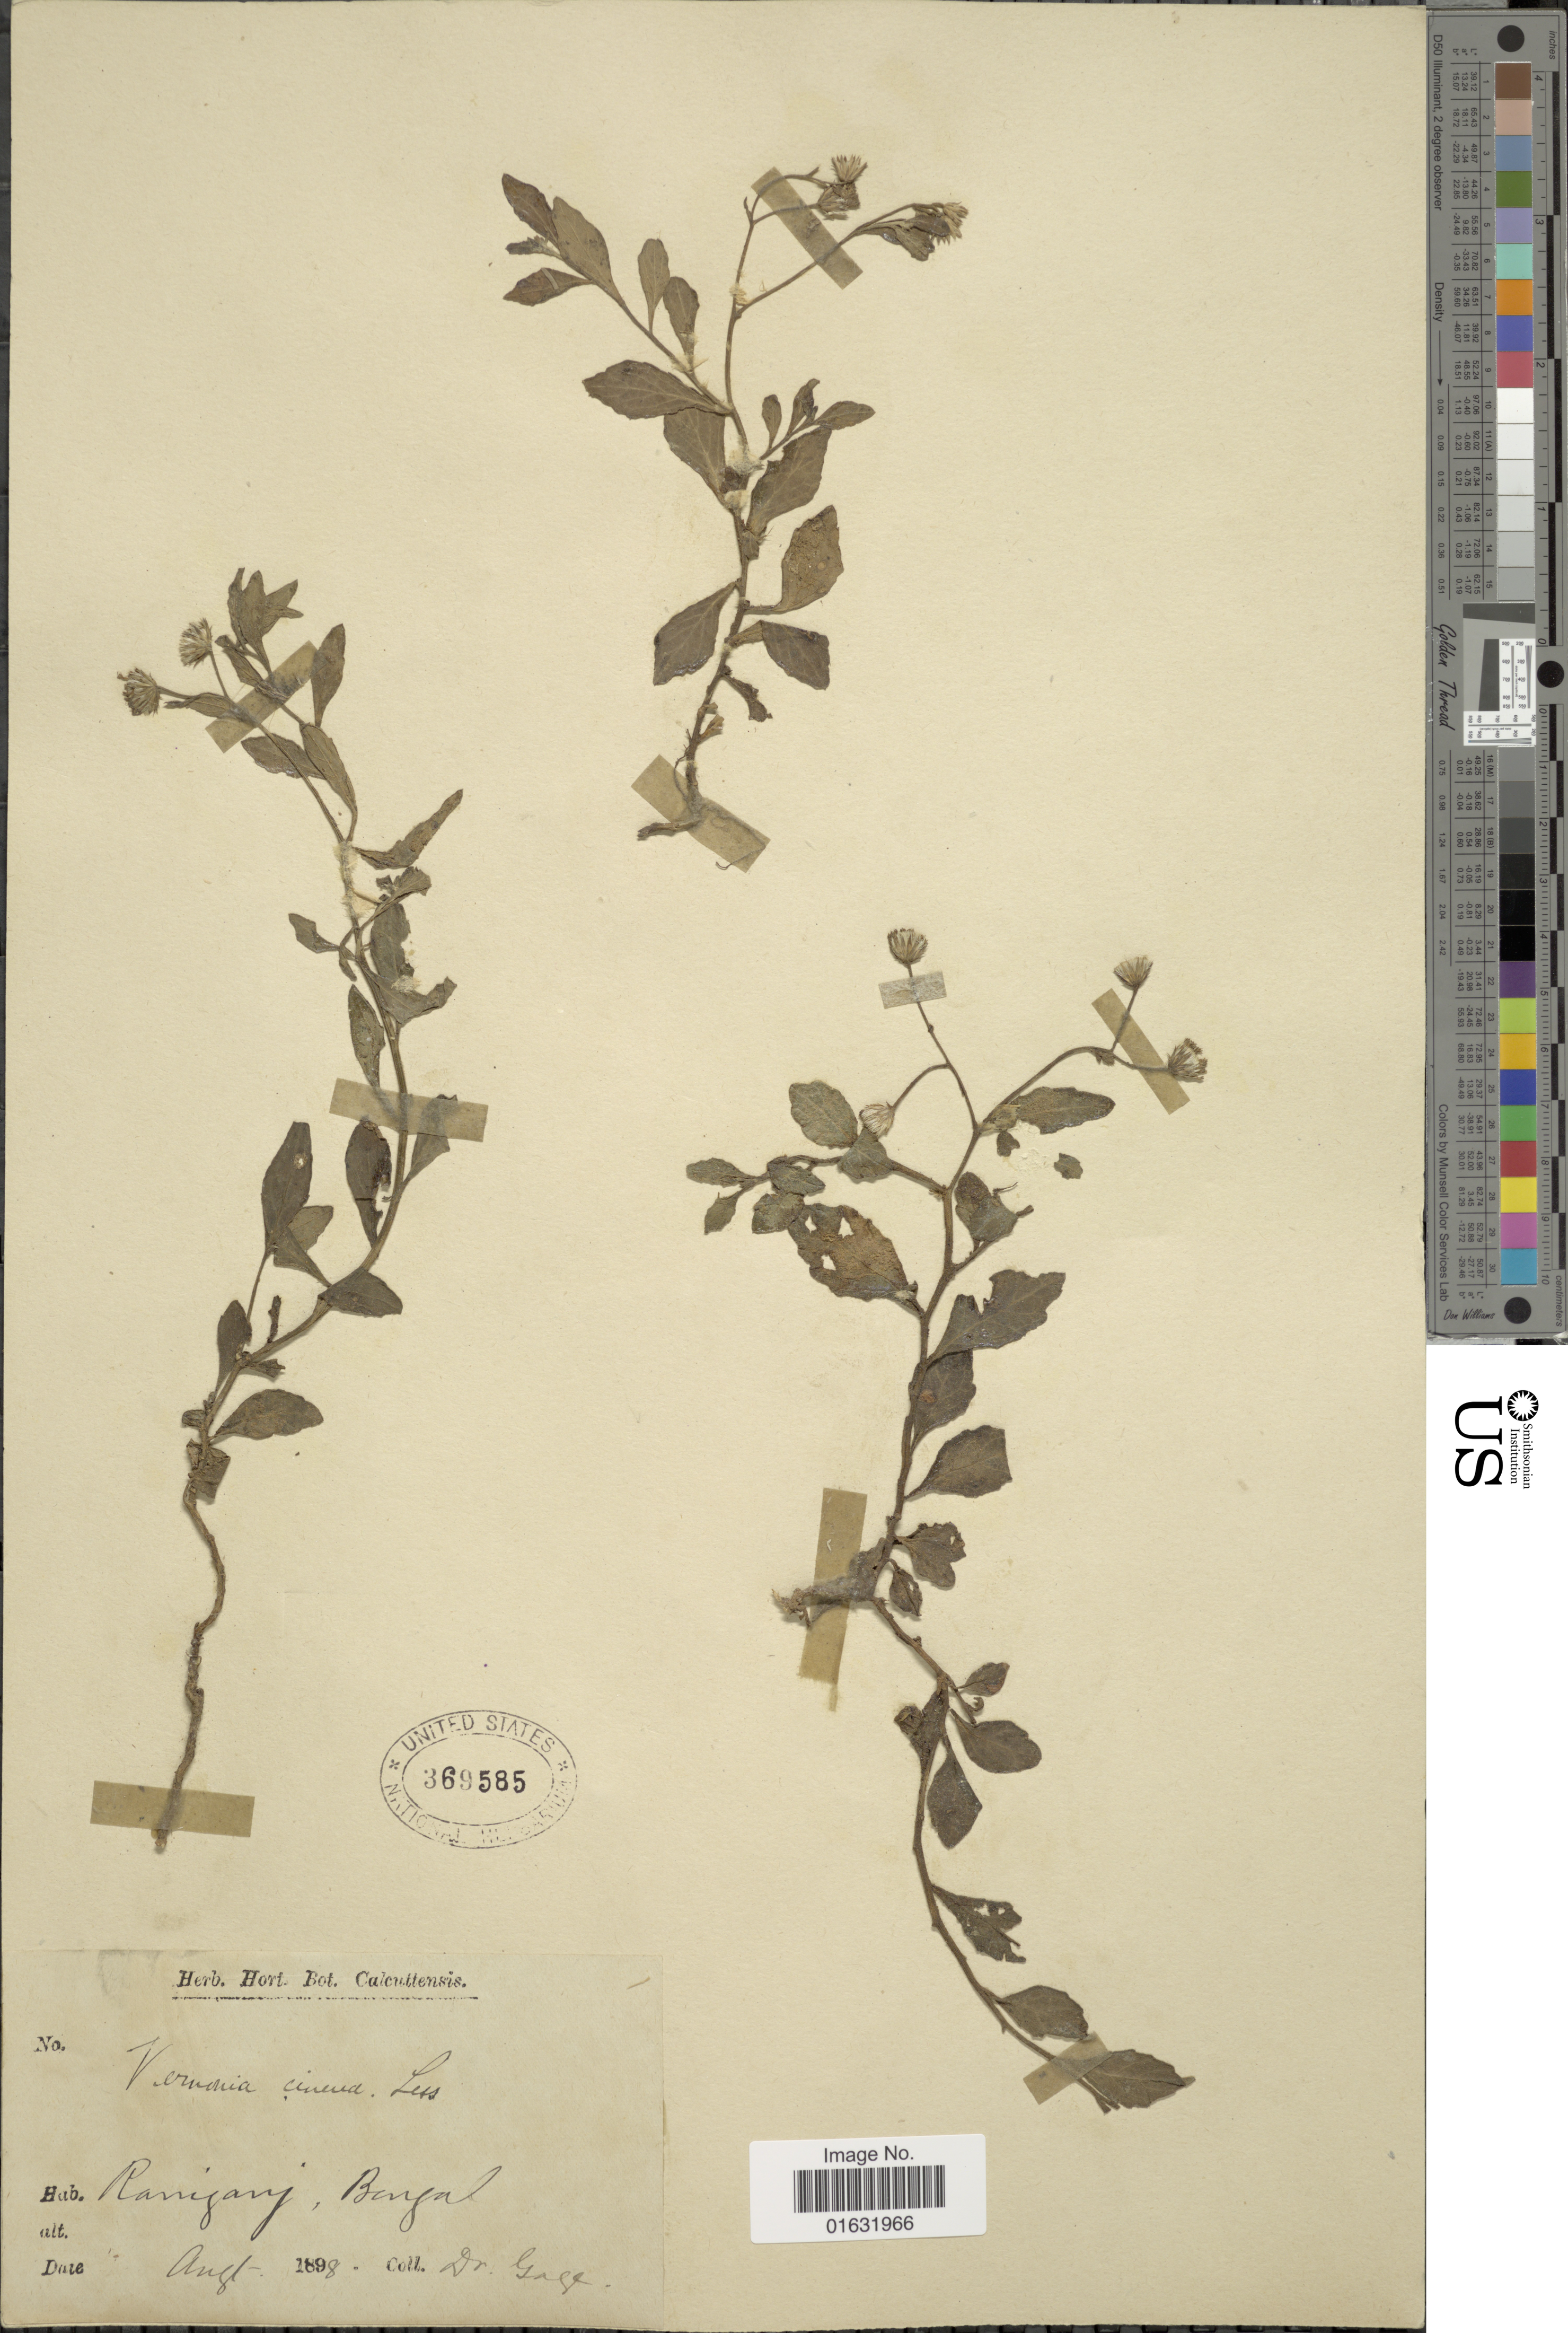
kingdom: Plantae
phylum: Tracheophyta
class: Magnoliopsida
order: Asterales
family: Asteraceae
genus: Cyanthillium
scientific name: Cyanthillium cinereum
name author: (L.) H. Rob.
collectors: Gage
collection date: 1898-08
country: India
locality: Ranijanj, Bengal.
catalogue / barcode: US 369585